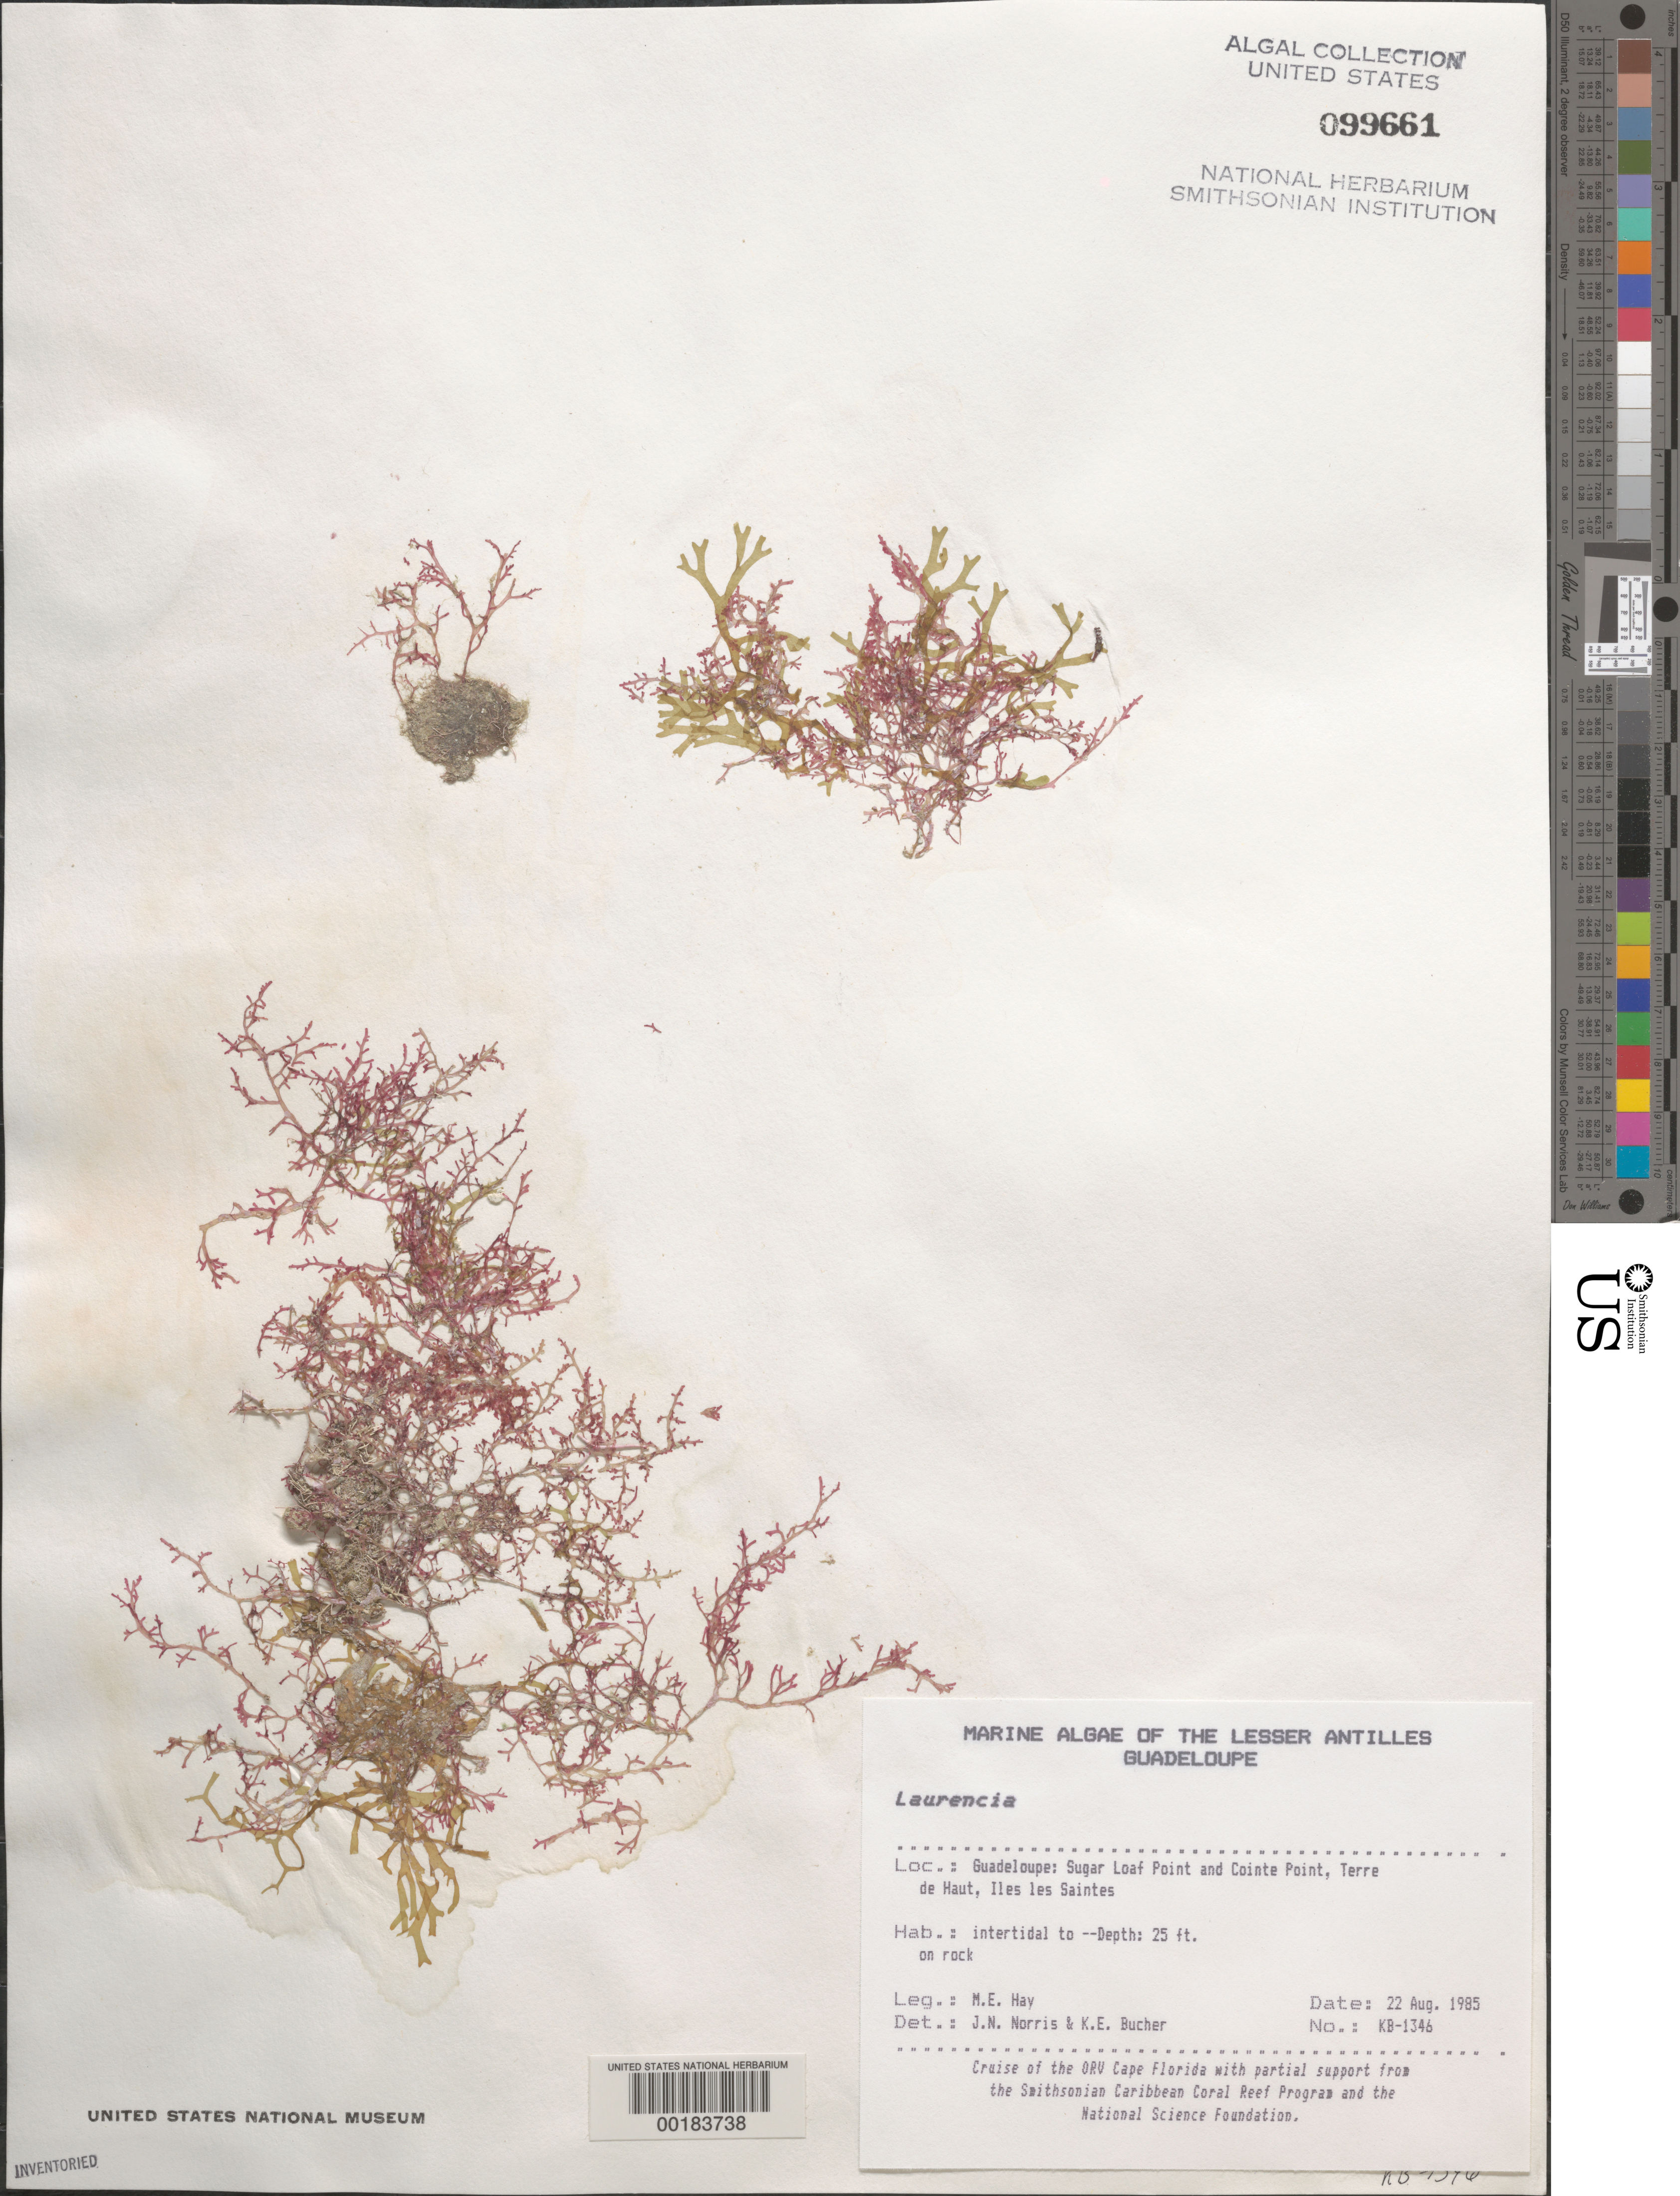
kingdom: Plantae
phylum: Rhodophyta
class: Florideophyceae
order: Ceramiales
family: Rhodomelaceae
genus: Laurencia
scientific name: Laurencia sp.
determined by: Norris, J. N.; Brooks, B. L.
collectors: M. E. Hay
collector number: KB-1346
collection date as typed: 22 Aug 1985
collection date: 1985-08-22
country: Guadeloupe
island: Terre de Haut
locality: Sugar Loaf Point and Cointe Point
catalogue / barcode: US 99661